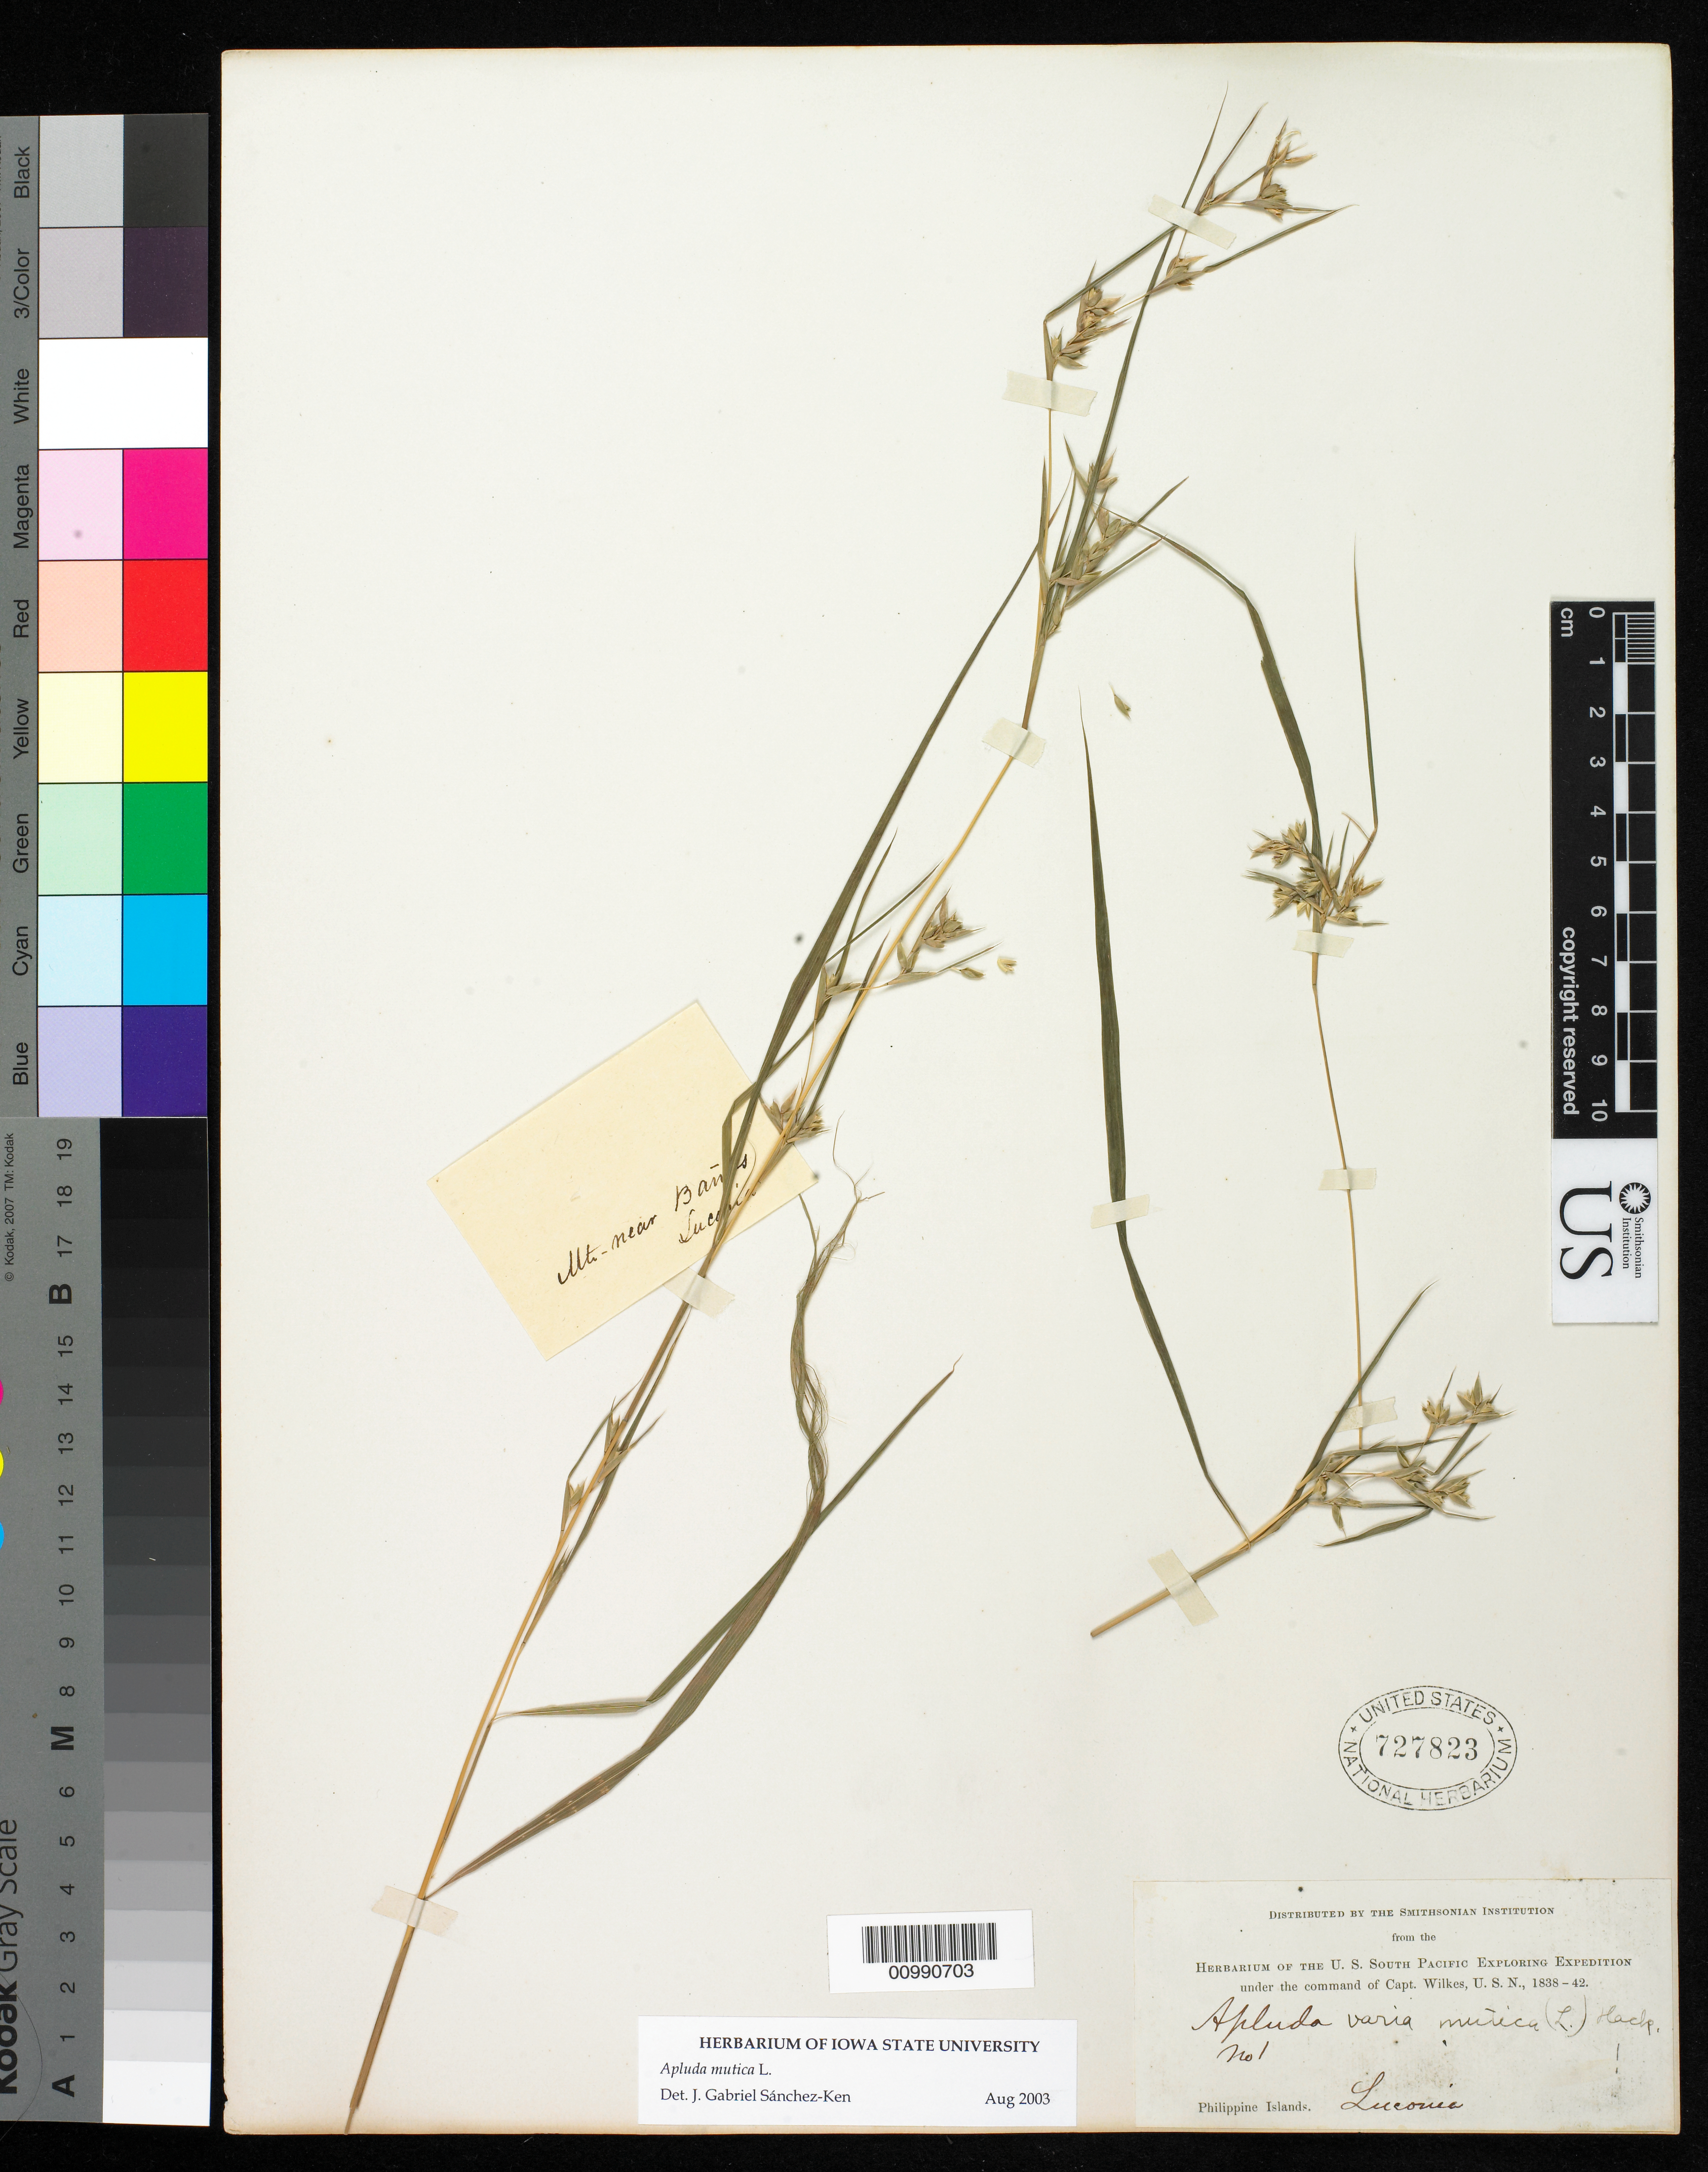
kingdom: Plantae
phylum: Tracheophyta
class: Liliopsida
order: Poales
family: Poaceae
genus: Apluda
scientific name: Apluda mutica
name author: L.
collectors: Wilkes Explor. Exped.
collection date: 1838/1842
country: Philippines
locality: PLuconia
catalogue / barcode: US 727823